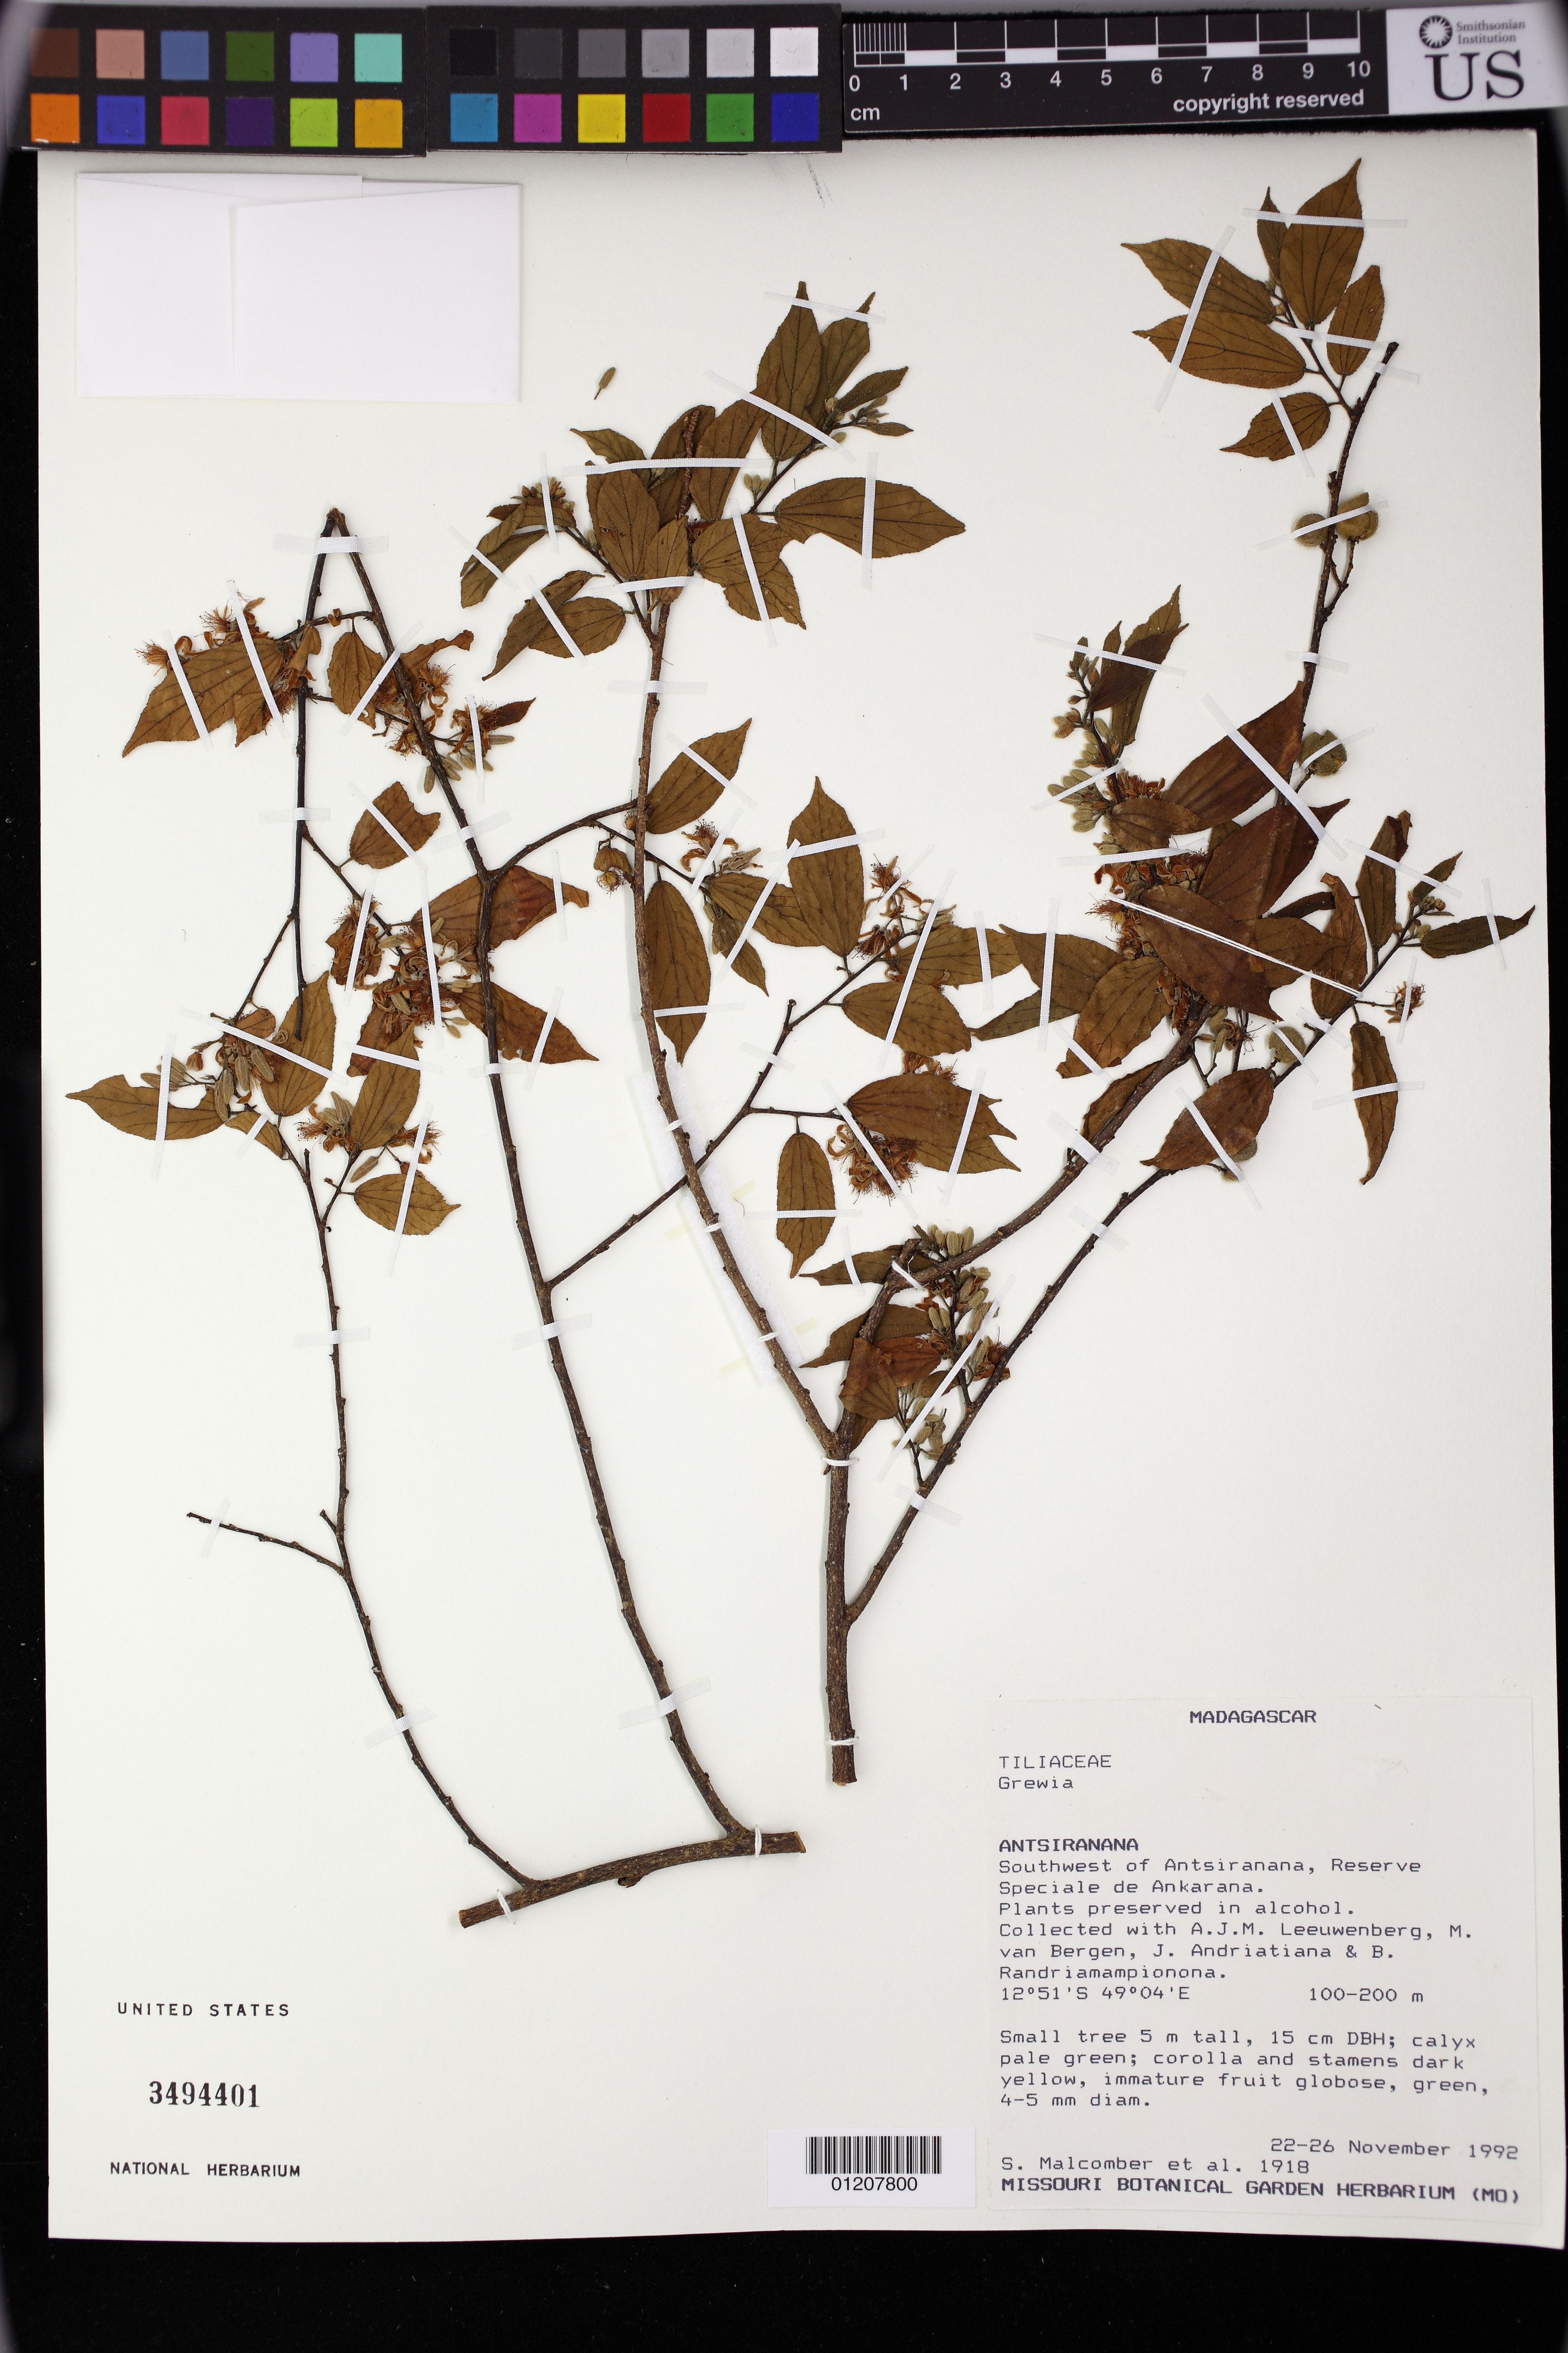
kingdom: Plantae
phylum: Tracheophyta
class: Magnoliopsida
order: Malvales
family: Malvaceae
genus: Grewia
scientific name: Grewia sp.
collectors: S. T. Malcomber, A. J. M. Leeuwenberg, M. van Bergen & J. Andriatiana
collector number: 1918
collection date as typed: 22 Nov 1992 to 26 Nov 1992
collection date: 1992-11-22/1992-11-26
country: Madagascar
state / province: Diana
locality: Antsiranana. Southwest of Antsiranana, Reserve Speciale de Ankarana.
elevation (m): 100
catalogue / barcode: US 3494401